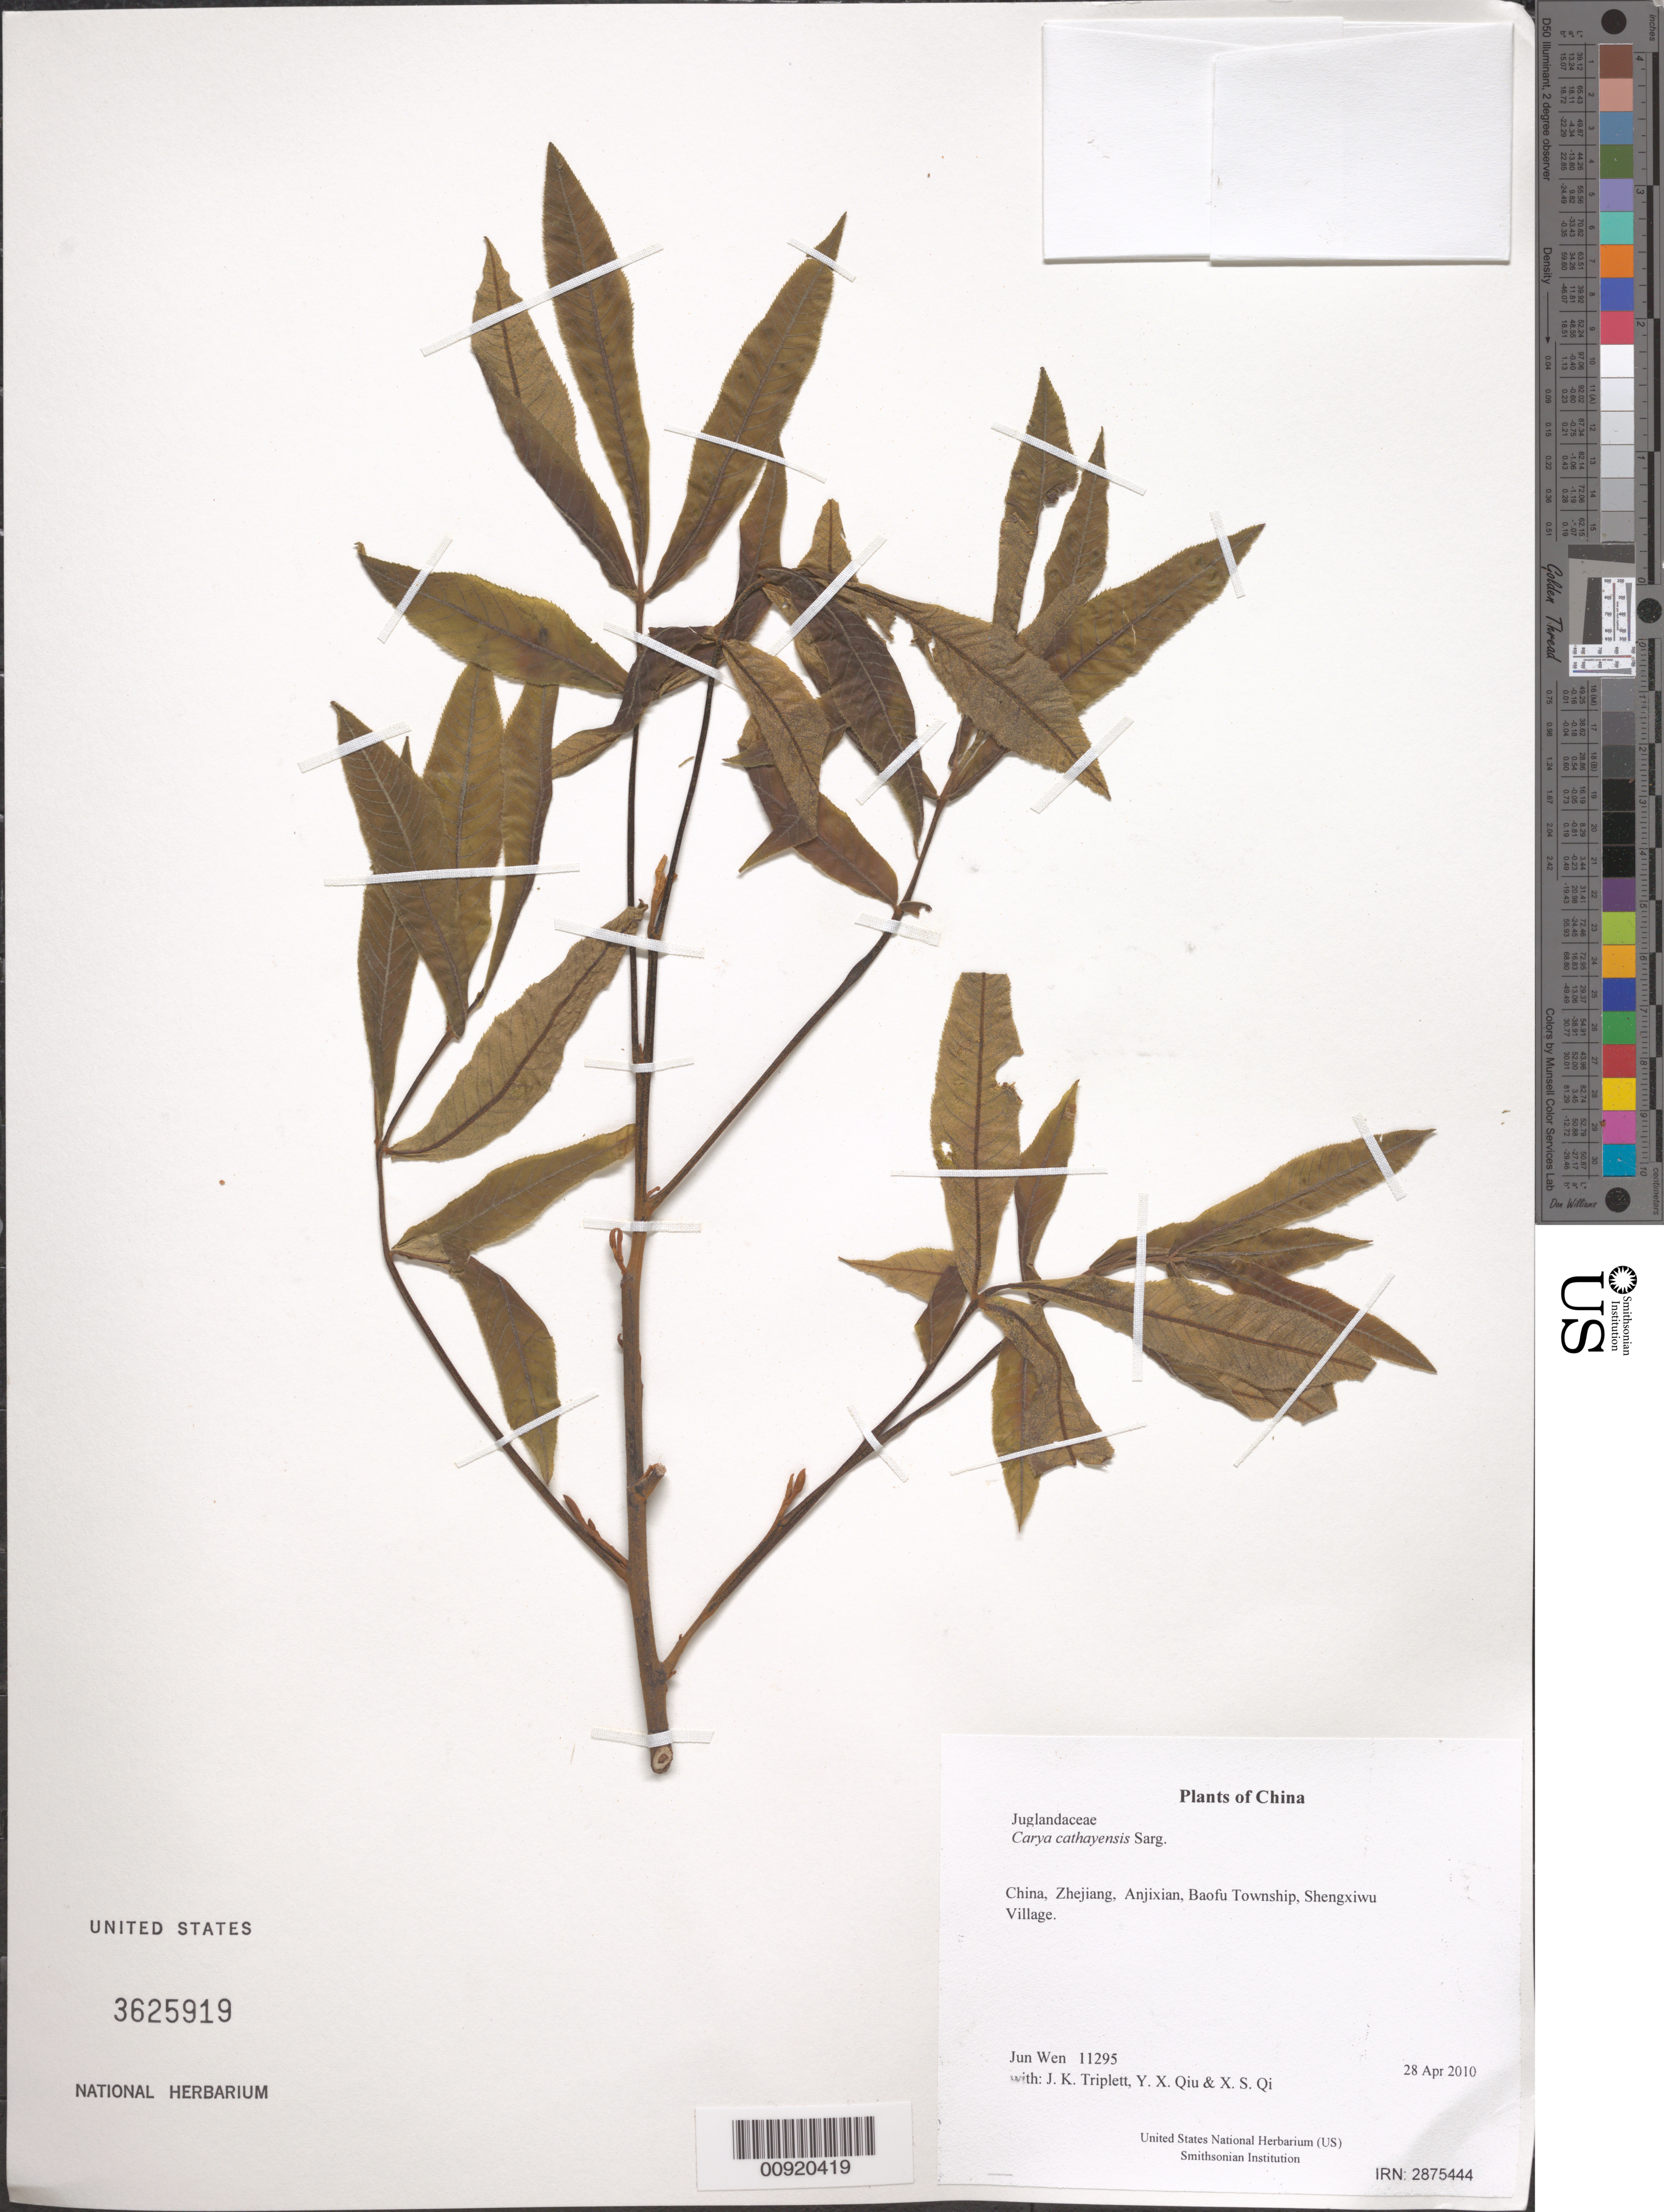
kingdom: Plantae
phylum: Tracheophyta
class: Magnoliopsida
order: Fagales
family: Juglandaceae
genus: Carya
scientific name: Carya cathayensis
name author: Sarg.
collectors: J. Wen, J. K. Triplett, Y. X. Qiu & X. S. Qi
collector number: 11295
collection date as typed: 28 Apr 2010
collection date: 2010-04-28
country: China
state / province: Zhejiang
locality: Anjixian, Baofu Township, Shengxiwu Village.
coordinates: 30 23.976 N, 119 26.441 E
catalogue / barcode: US 3625919